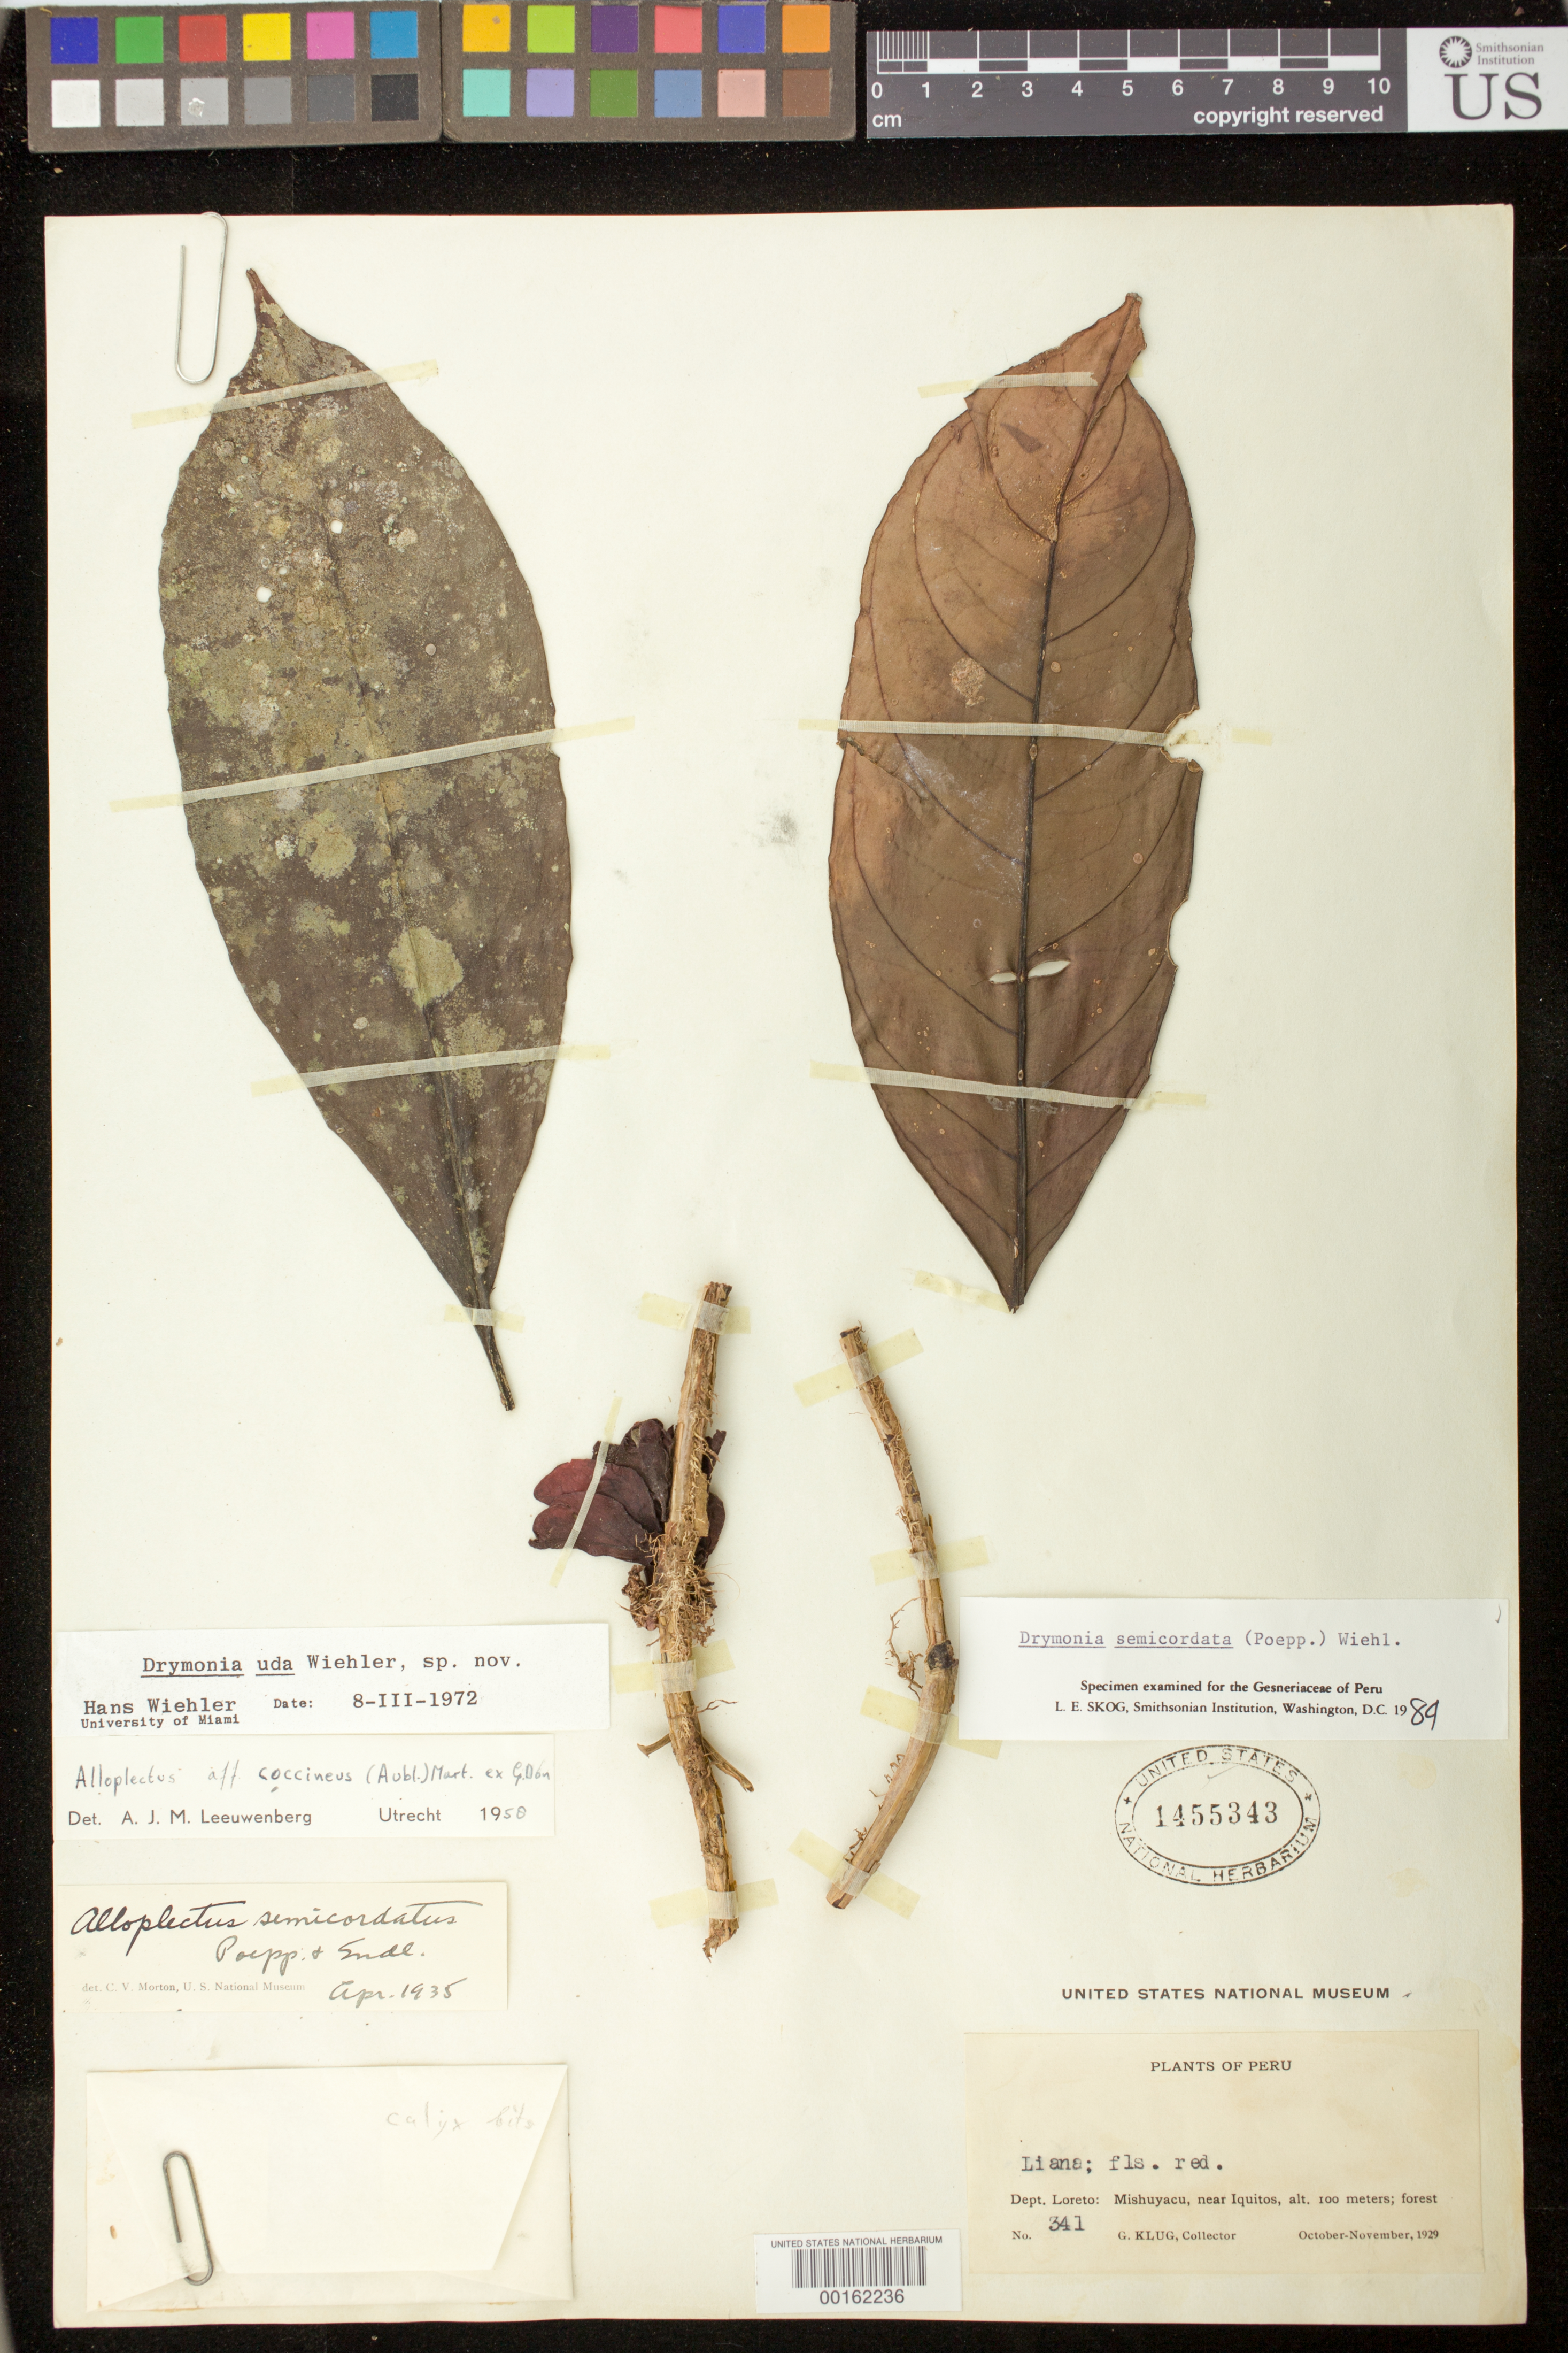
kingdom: Plantae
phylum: Tracheophyta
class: Magnoliopsida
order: Lamiales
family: Gesneriaceae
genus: Drymonia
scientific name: Drymonia semicordata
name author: (Poepp.) Wiehler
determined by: Skog, Laurence E.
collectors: G. Klug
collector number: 341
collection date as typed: Oct-Nov 1929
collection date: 1929-10/1929-11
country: Peru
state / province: Loreto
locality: Mishuyacu, near Iquitos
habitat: Forest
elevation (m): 100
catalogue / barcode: US 1455343